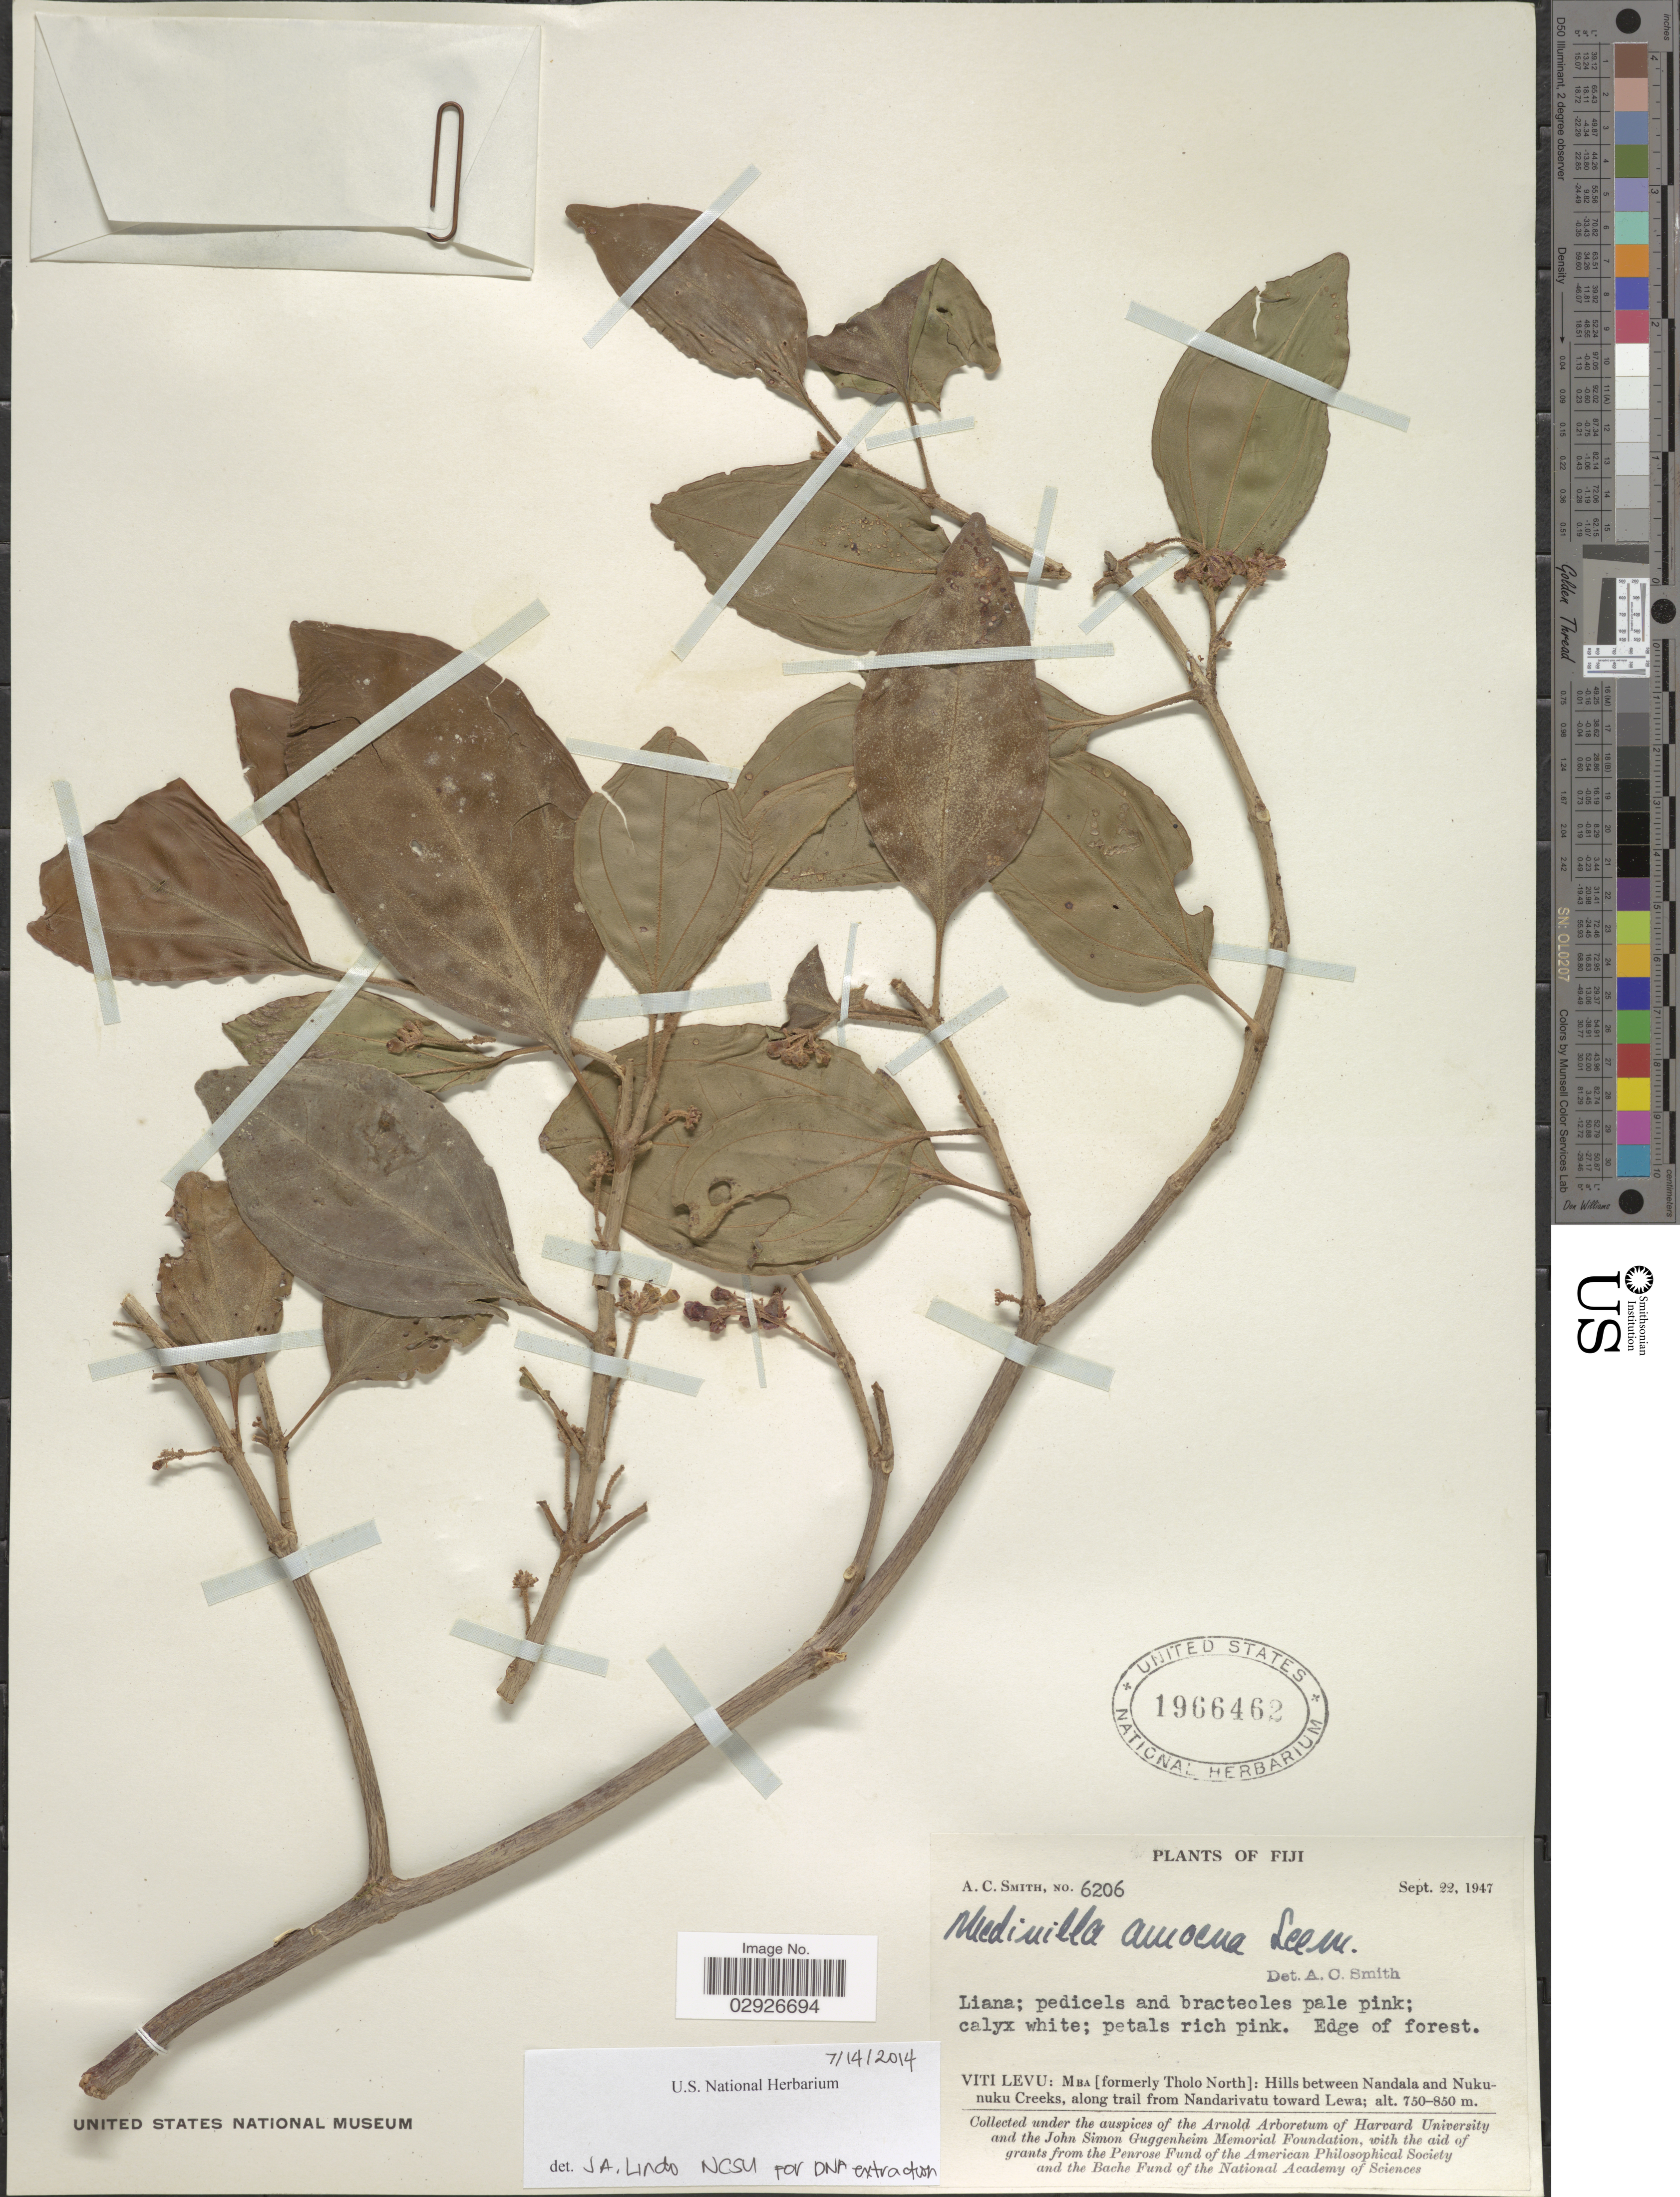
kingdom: Plantae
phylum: Tracheophyta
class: Magnoliopsida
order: Myrtales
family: Melastomataceae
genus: Medinilla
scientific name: Medinilla amoena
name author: Seem.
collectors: A. C. Smith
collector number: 6206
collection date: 1947-09-22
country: Fiji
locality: Viti Levu: Mba [formerly Tholo North]: Hills between Nandala and Nukunuku Creeks, along trail from Nandarivatu toward Lewa.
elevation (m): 750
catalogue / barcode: US 1966462